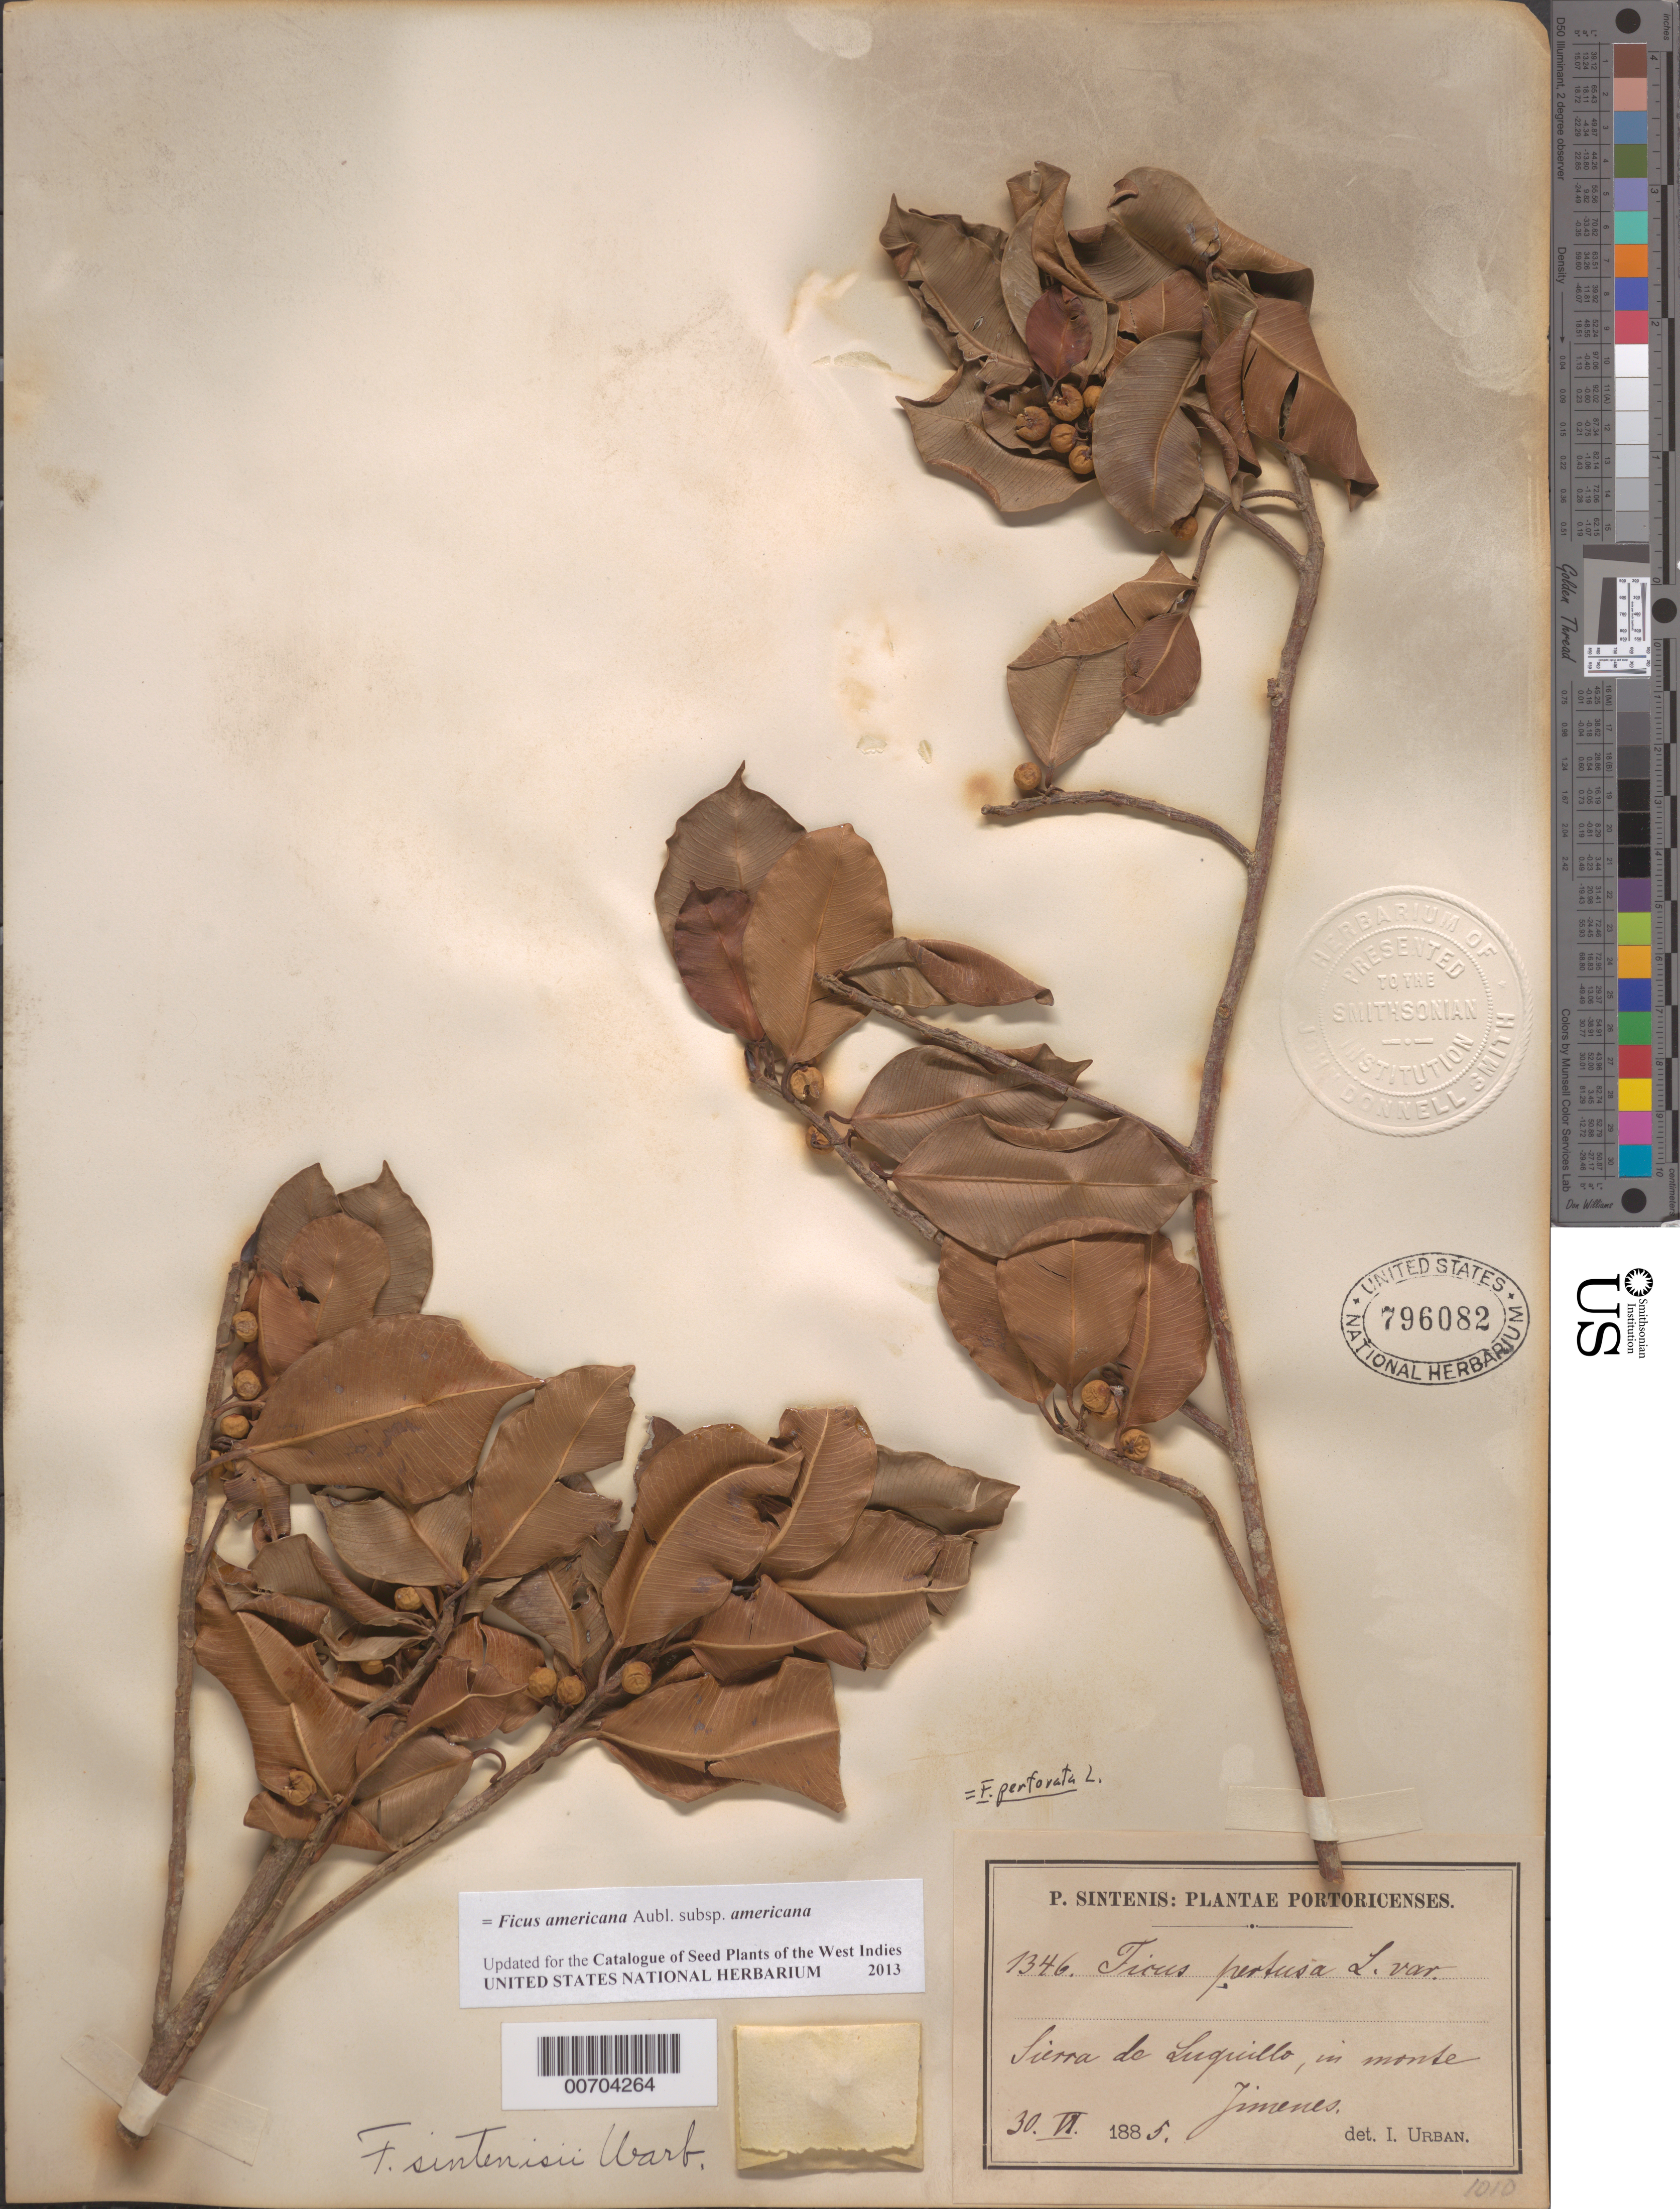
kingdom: Plantae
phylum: Tracheophyta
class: Magnoliopsida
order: Rosales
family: Moraceae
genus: Ficus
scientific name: Ficus perforata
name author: L.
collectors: P. Sintenis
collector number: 1346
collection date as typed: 30 Jun 1885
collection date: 1885-06-30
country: Puerto Rico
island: Greater Antilles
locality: Sierra de Luquillo, in monte Jimenes.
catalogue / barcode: US 796082